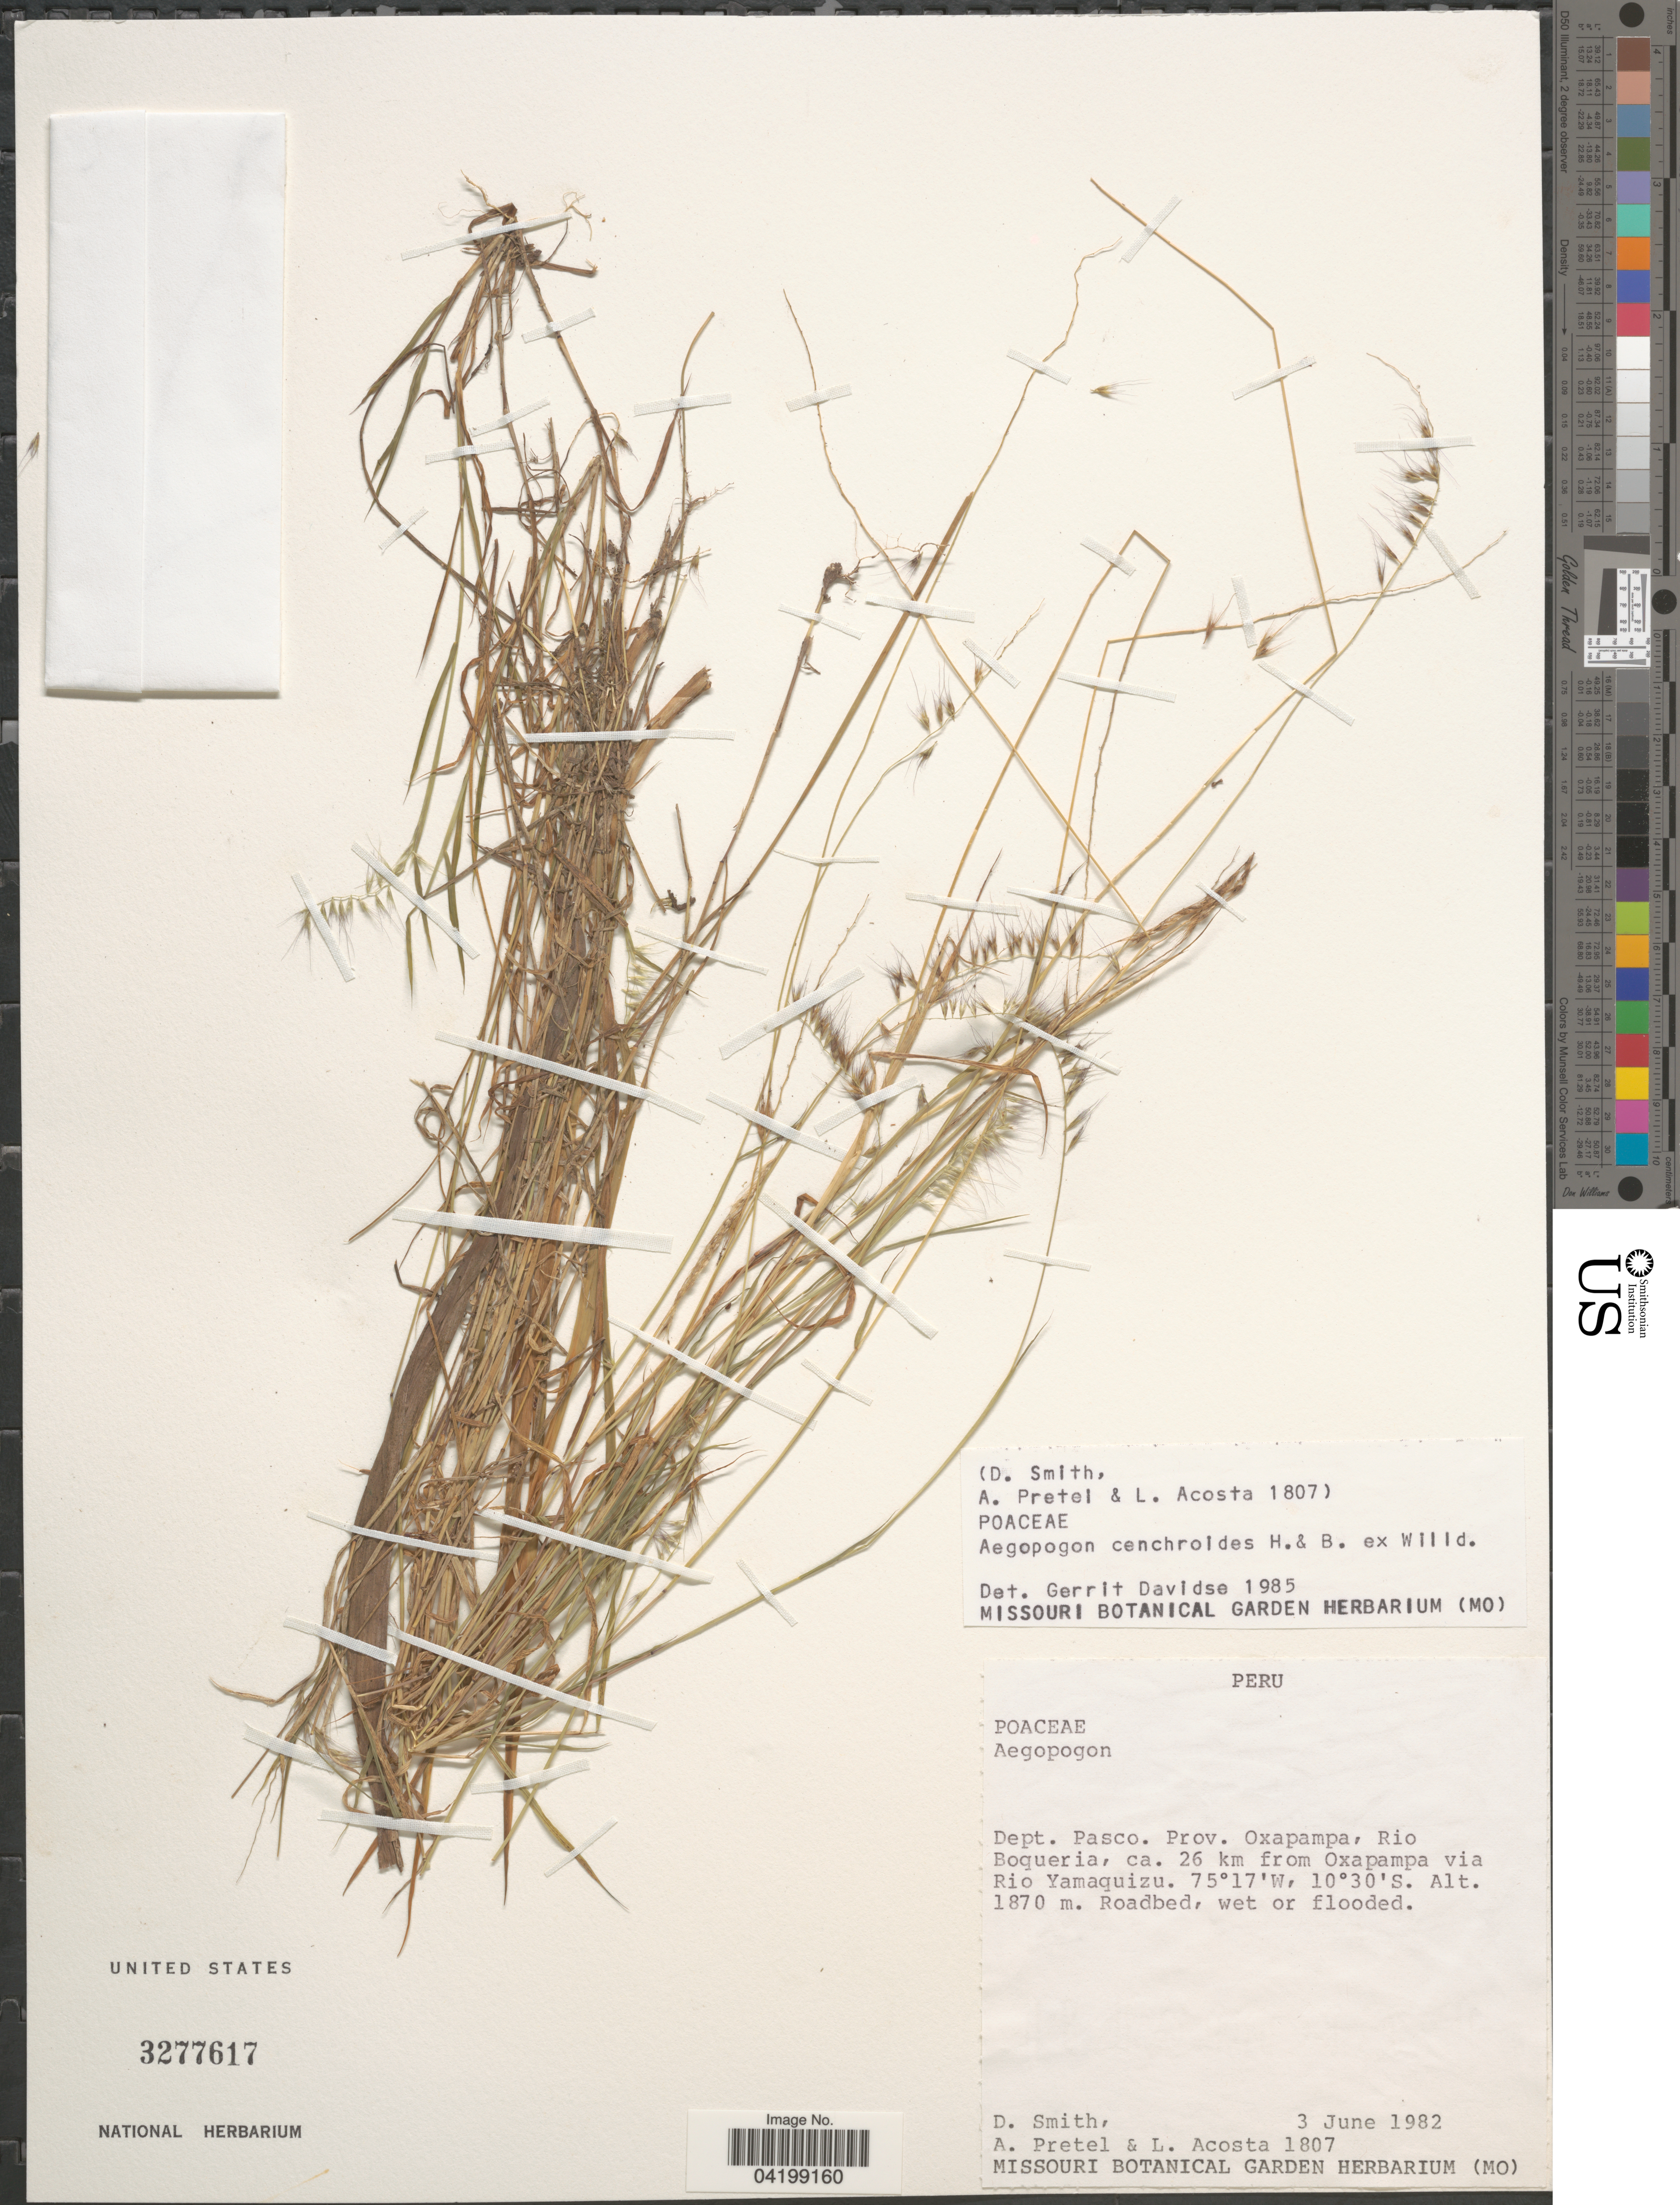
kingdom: Plantae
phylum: Tracheophyta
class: Liliopsida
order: Poales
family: Poaceae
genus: Muhlenbergia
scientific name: Muhlenbergia cenchroides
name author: (Humb. & Bonpl. ex Willd.) P.M. Peterson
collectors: D. Smith, A. Pretel & L. Acosta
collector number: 1807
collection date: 1982-06-03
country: Peru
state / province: Pasco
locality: Dept. Pasco. Prov. Oxapampa, Rio Boqueria, ca. 26 km from Oxapampa via Rio Yamaquizu.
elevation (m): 1870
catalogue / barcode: US 3277617